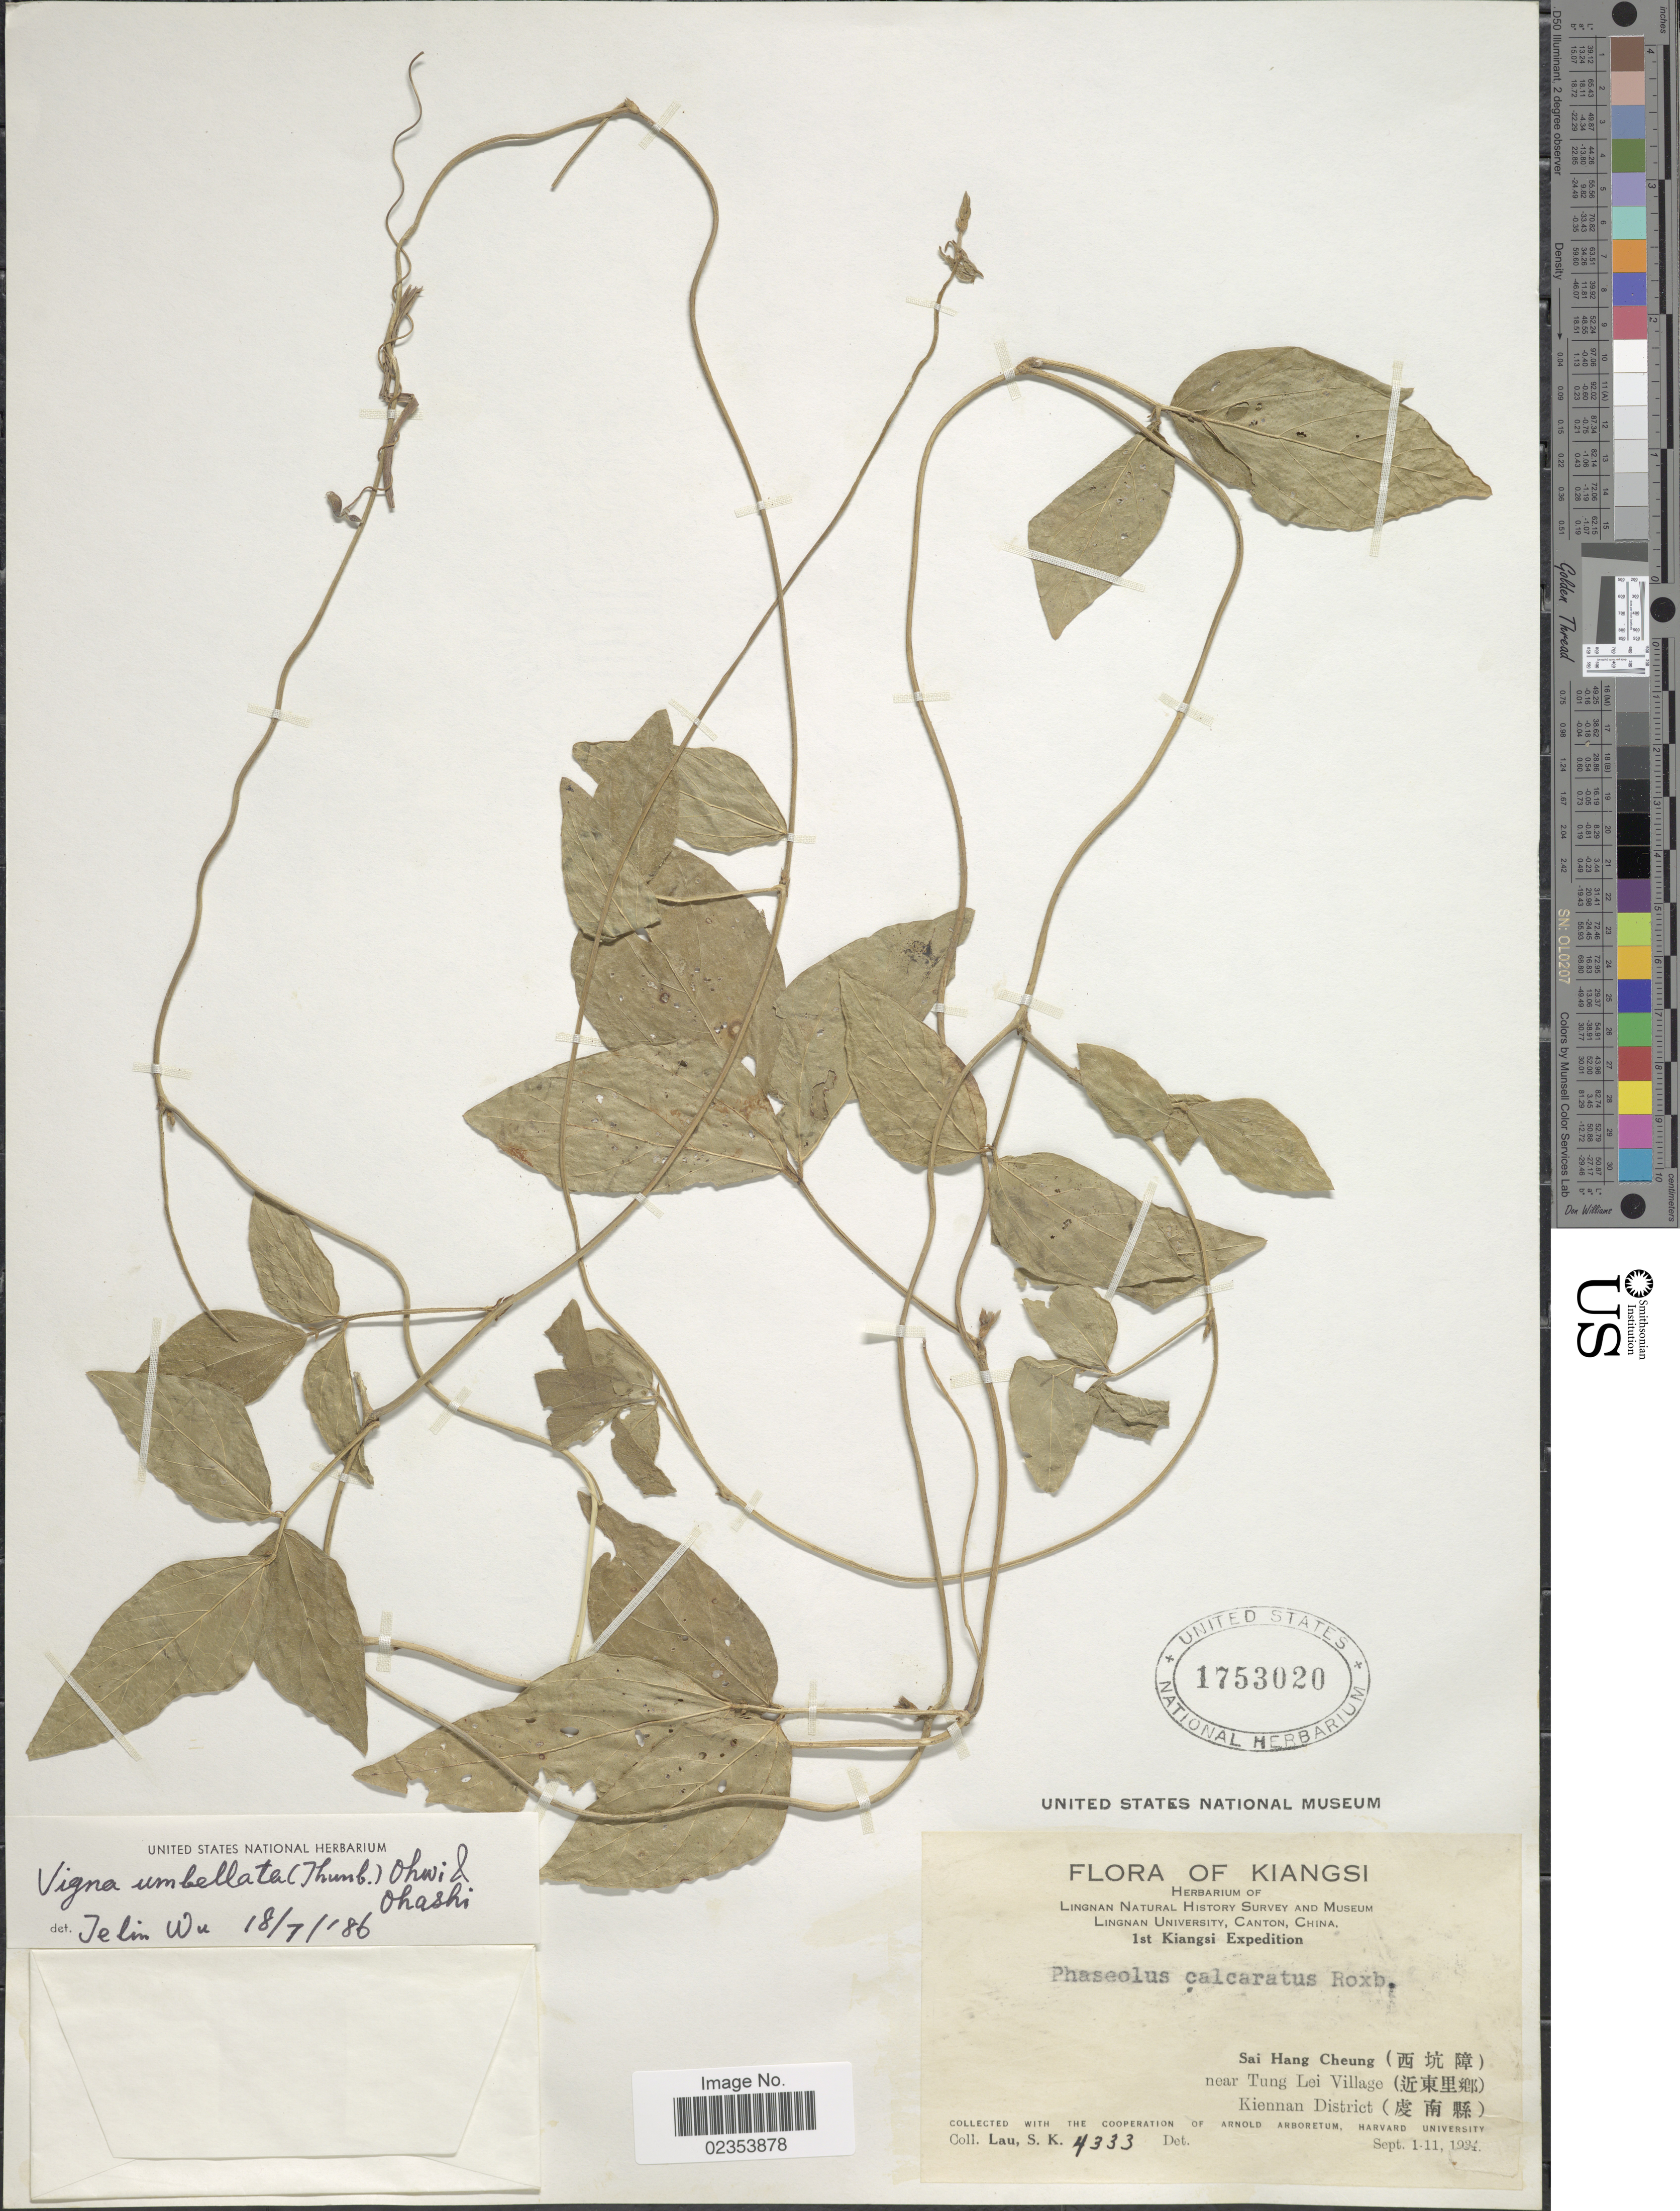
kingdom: Plantae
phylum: Tracheophyta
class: Magnoliopsida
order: Fabales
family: Fabaceae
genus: Vigna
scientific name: Vigna umbellata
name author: (Thunb.) Ohwi & H. Ohashi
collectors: S. K. Lau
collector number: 4333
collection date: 1934-09-01/1934-09-11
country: China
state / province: Jiangxi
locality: Kiangsi. Sai Hang Cheung, near Tung Lei Village Kiennan District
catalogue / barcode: US 1753020